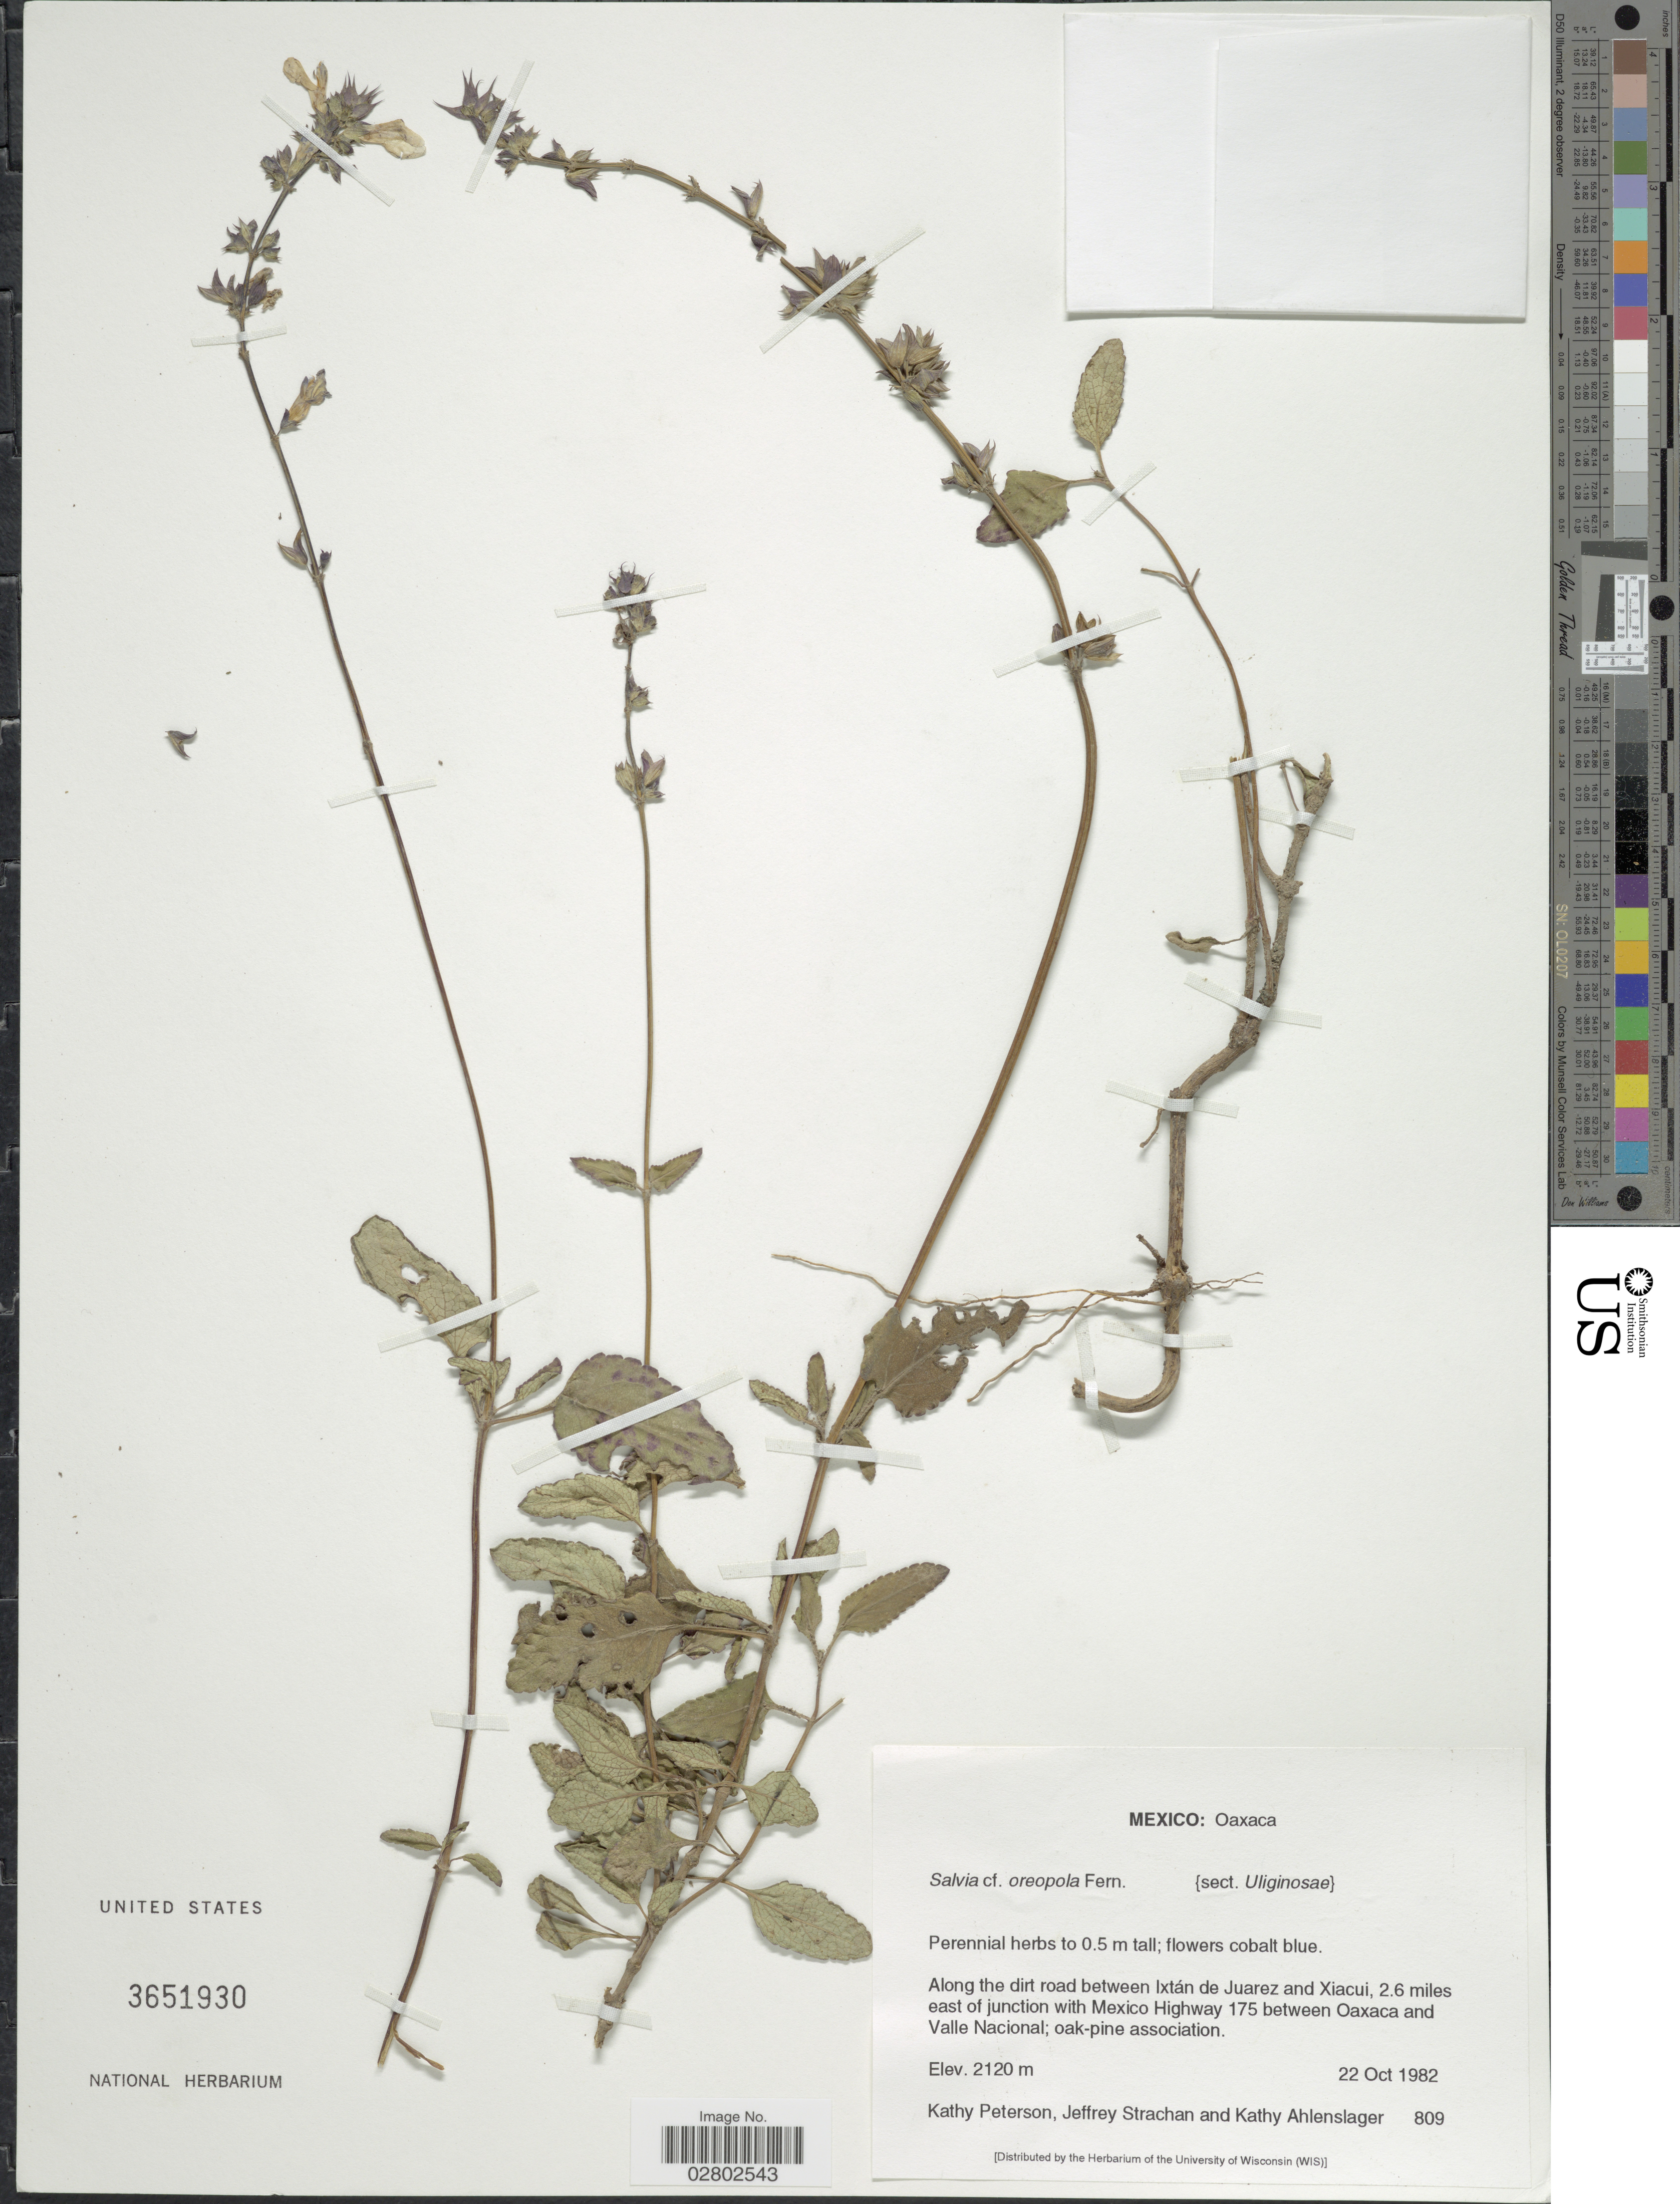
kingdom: Plantae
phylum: Tracheophyta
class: Magnoliopsida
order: Lamiales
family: Lamiaceae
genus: Salvia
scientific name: Salvia oreopola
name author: Fernald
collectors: K. Peterson, J. Strachan & K. Ahlenslager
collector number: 809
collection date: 1982-10-22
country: Mexico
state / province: Oaxaca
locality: Along the dirt road between Ixtán de Juarez and Xiacui, 2.6 miles east of junction with Mexico Highway 175 between Oaxaca and Valle Nacional.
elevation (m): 2120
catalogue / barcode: US 3651930